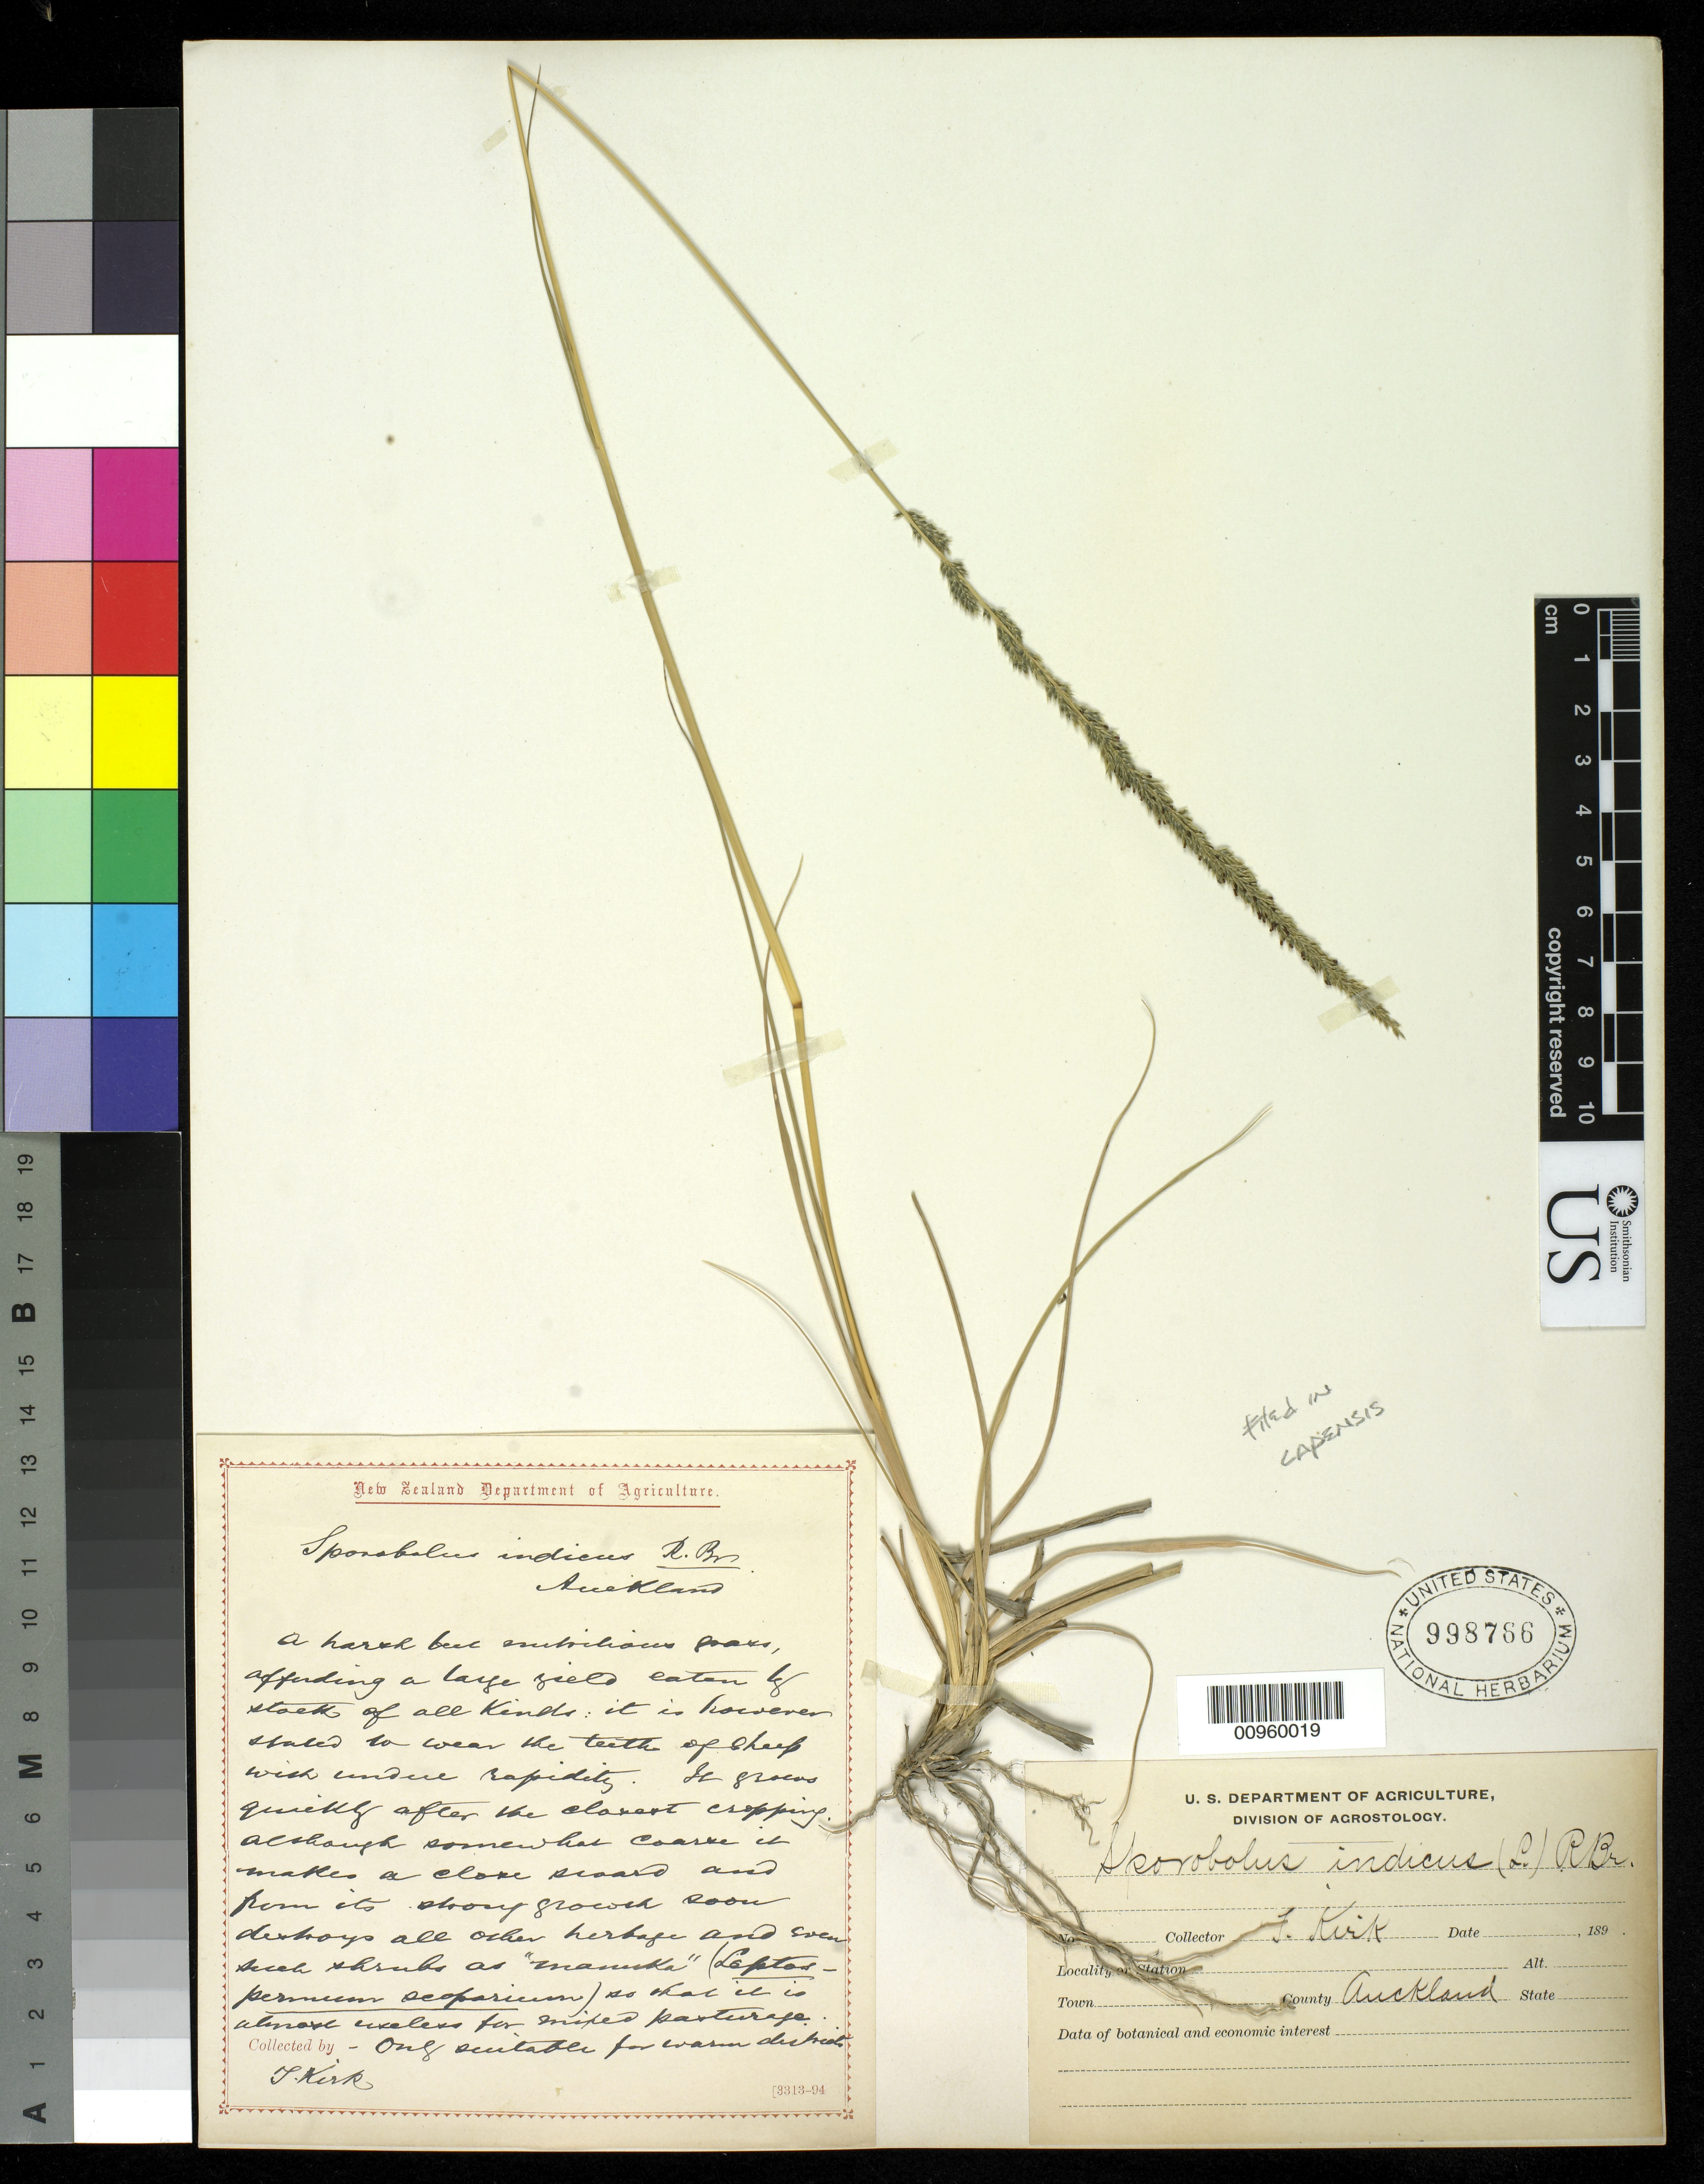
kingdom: Plantae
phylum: Tracheophyta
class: Liliopsida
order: Poales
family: Poaceae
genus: Sporobolus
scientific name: Sporobolus capensis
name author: (P. Beauv.) Kunth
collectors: T. Kirk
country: New Zealand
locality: Auckland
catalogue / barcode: US 998766